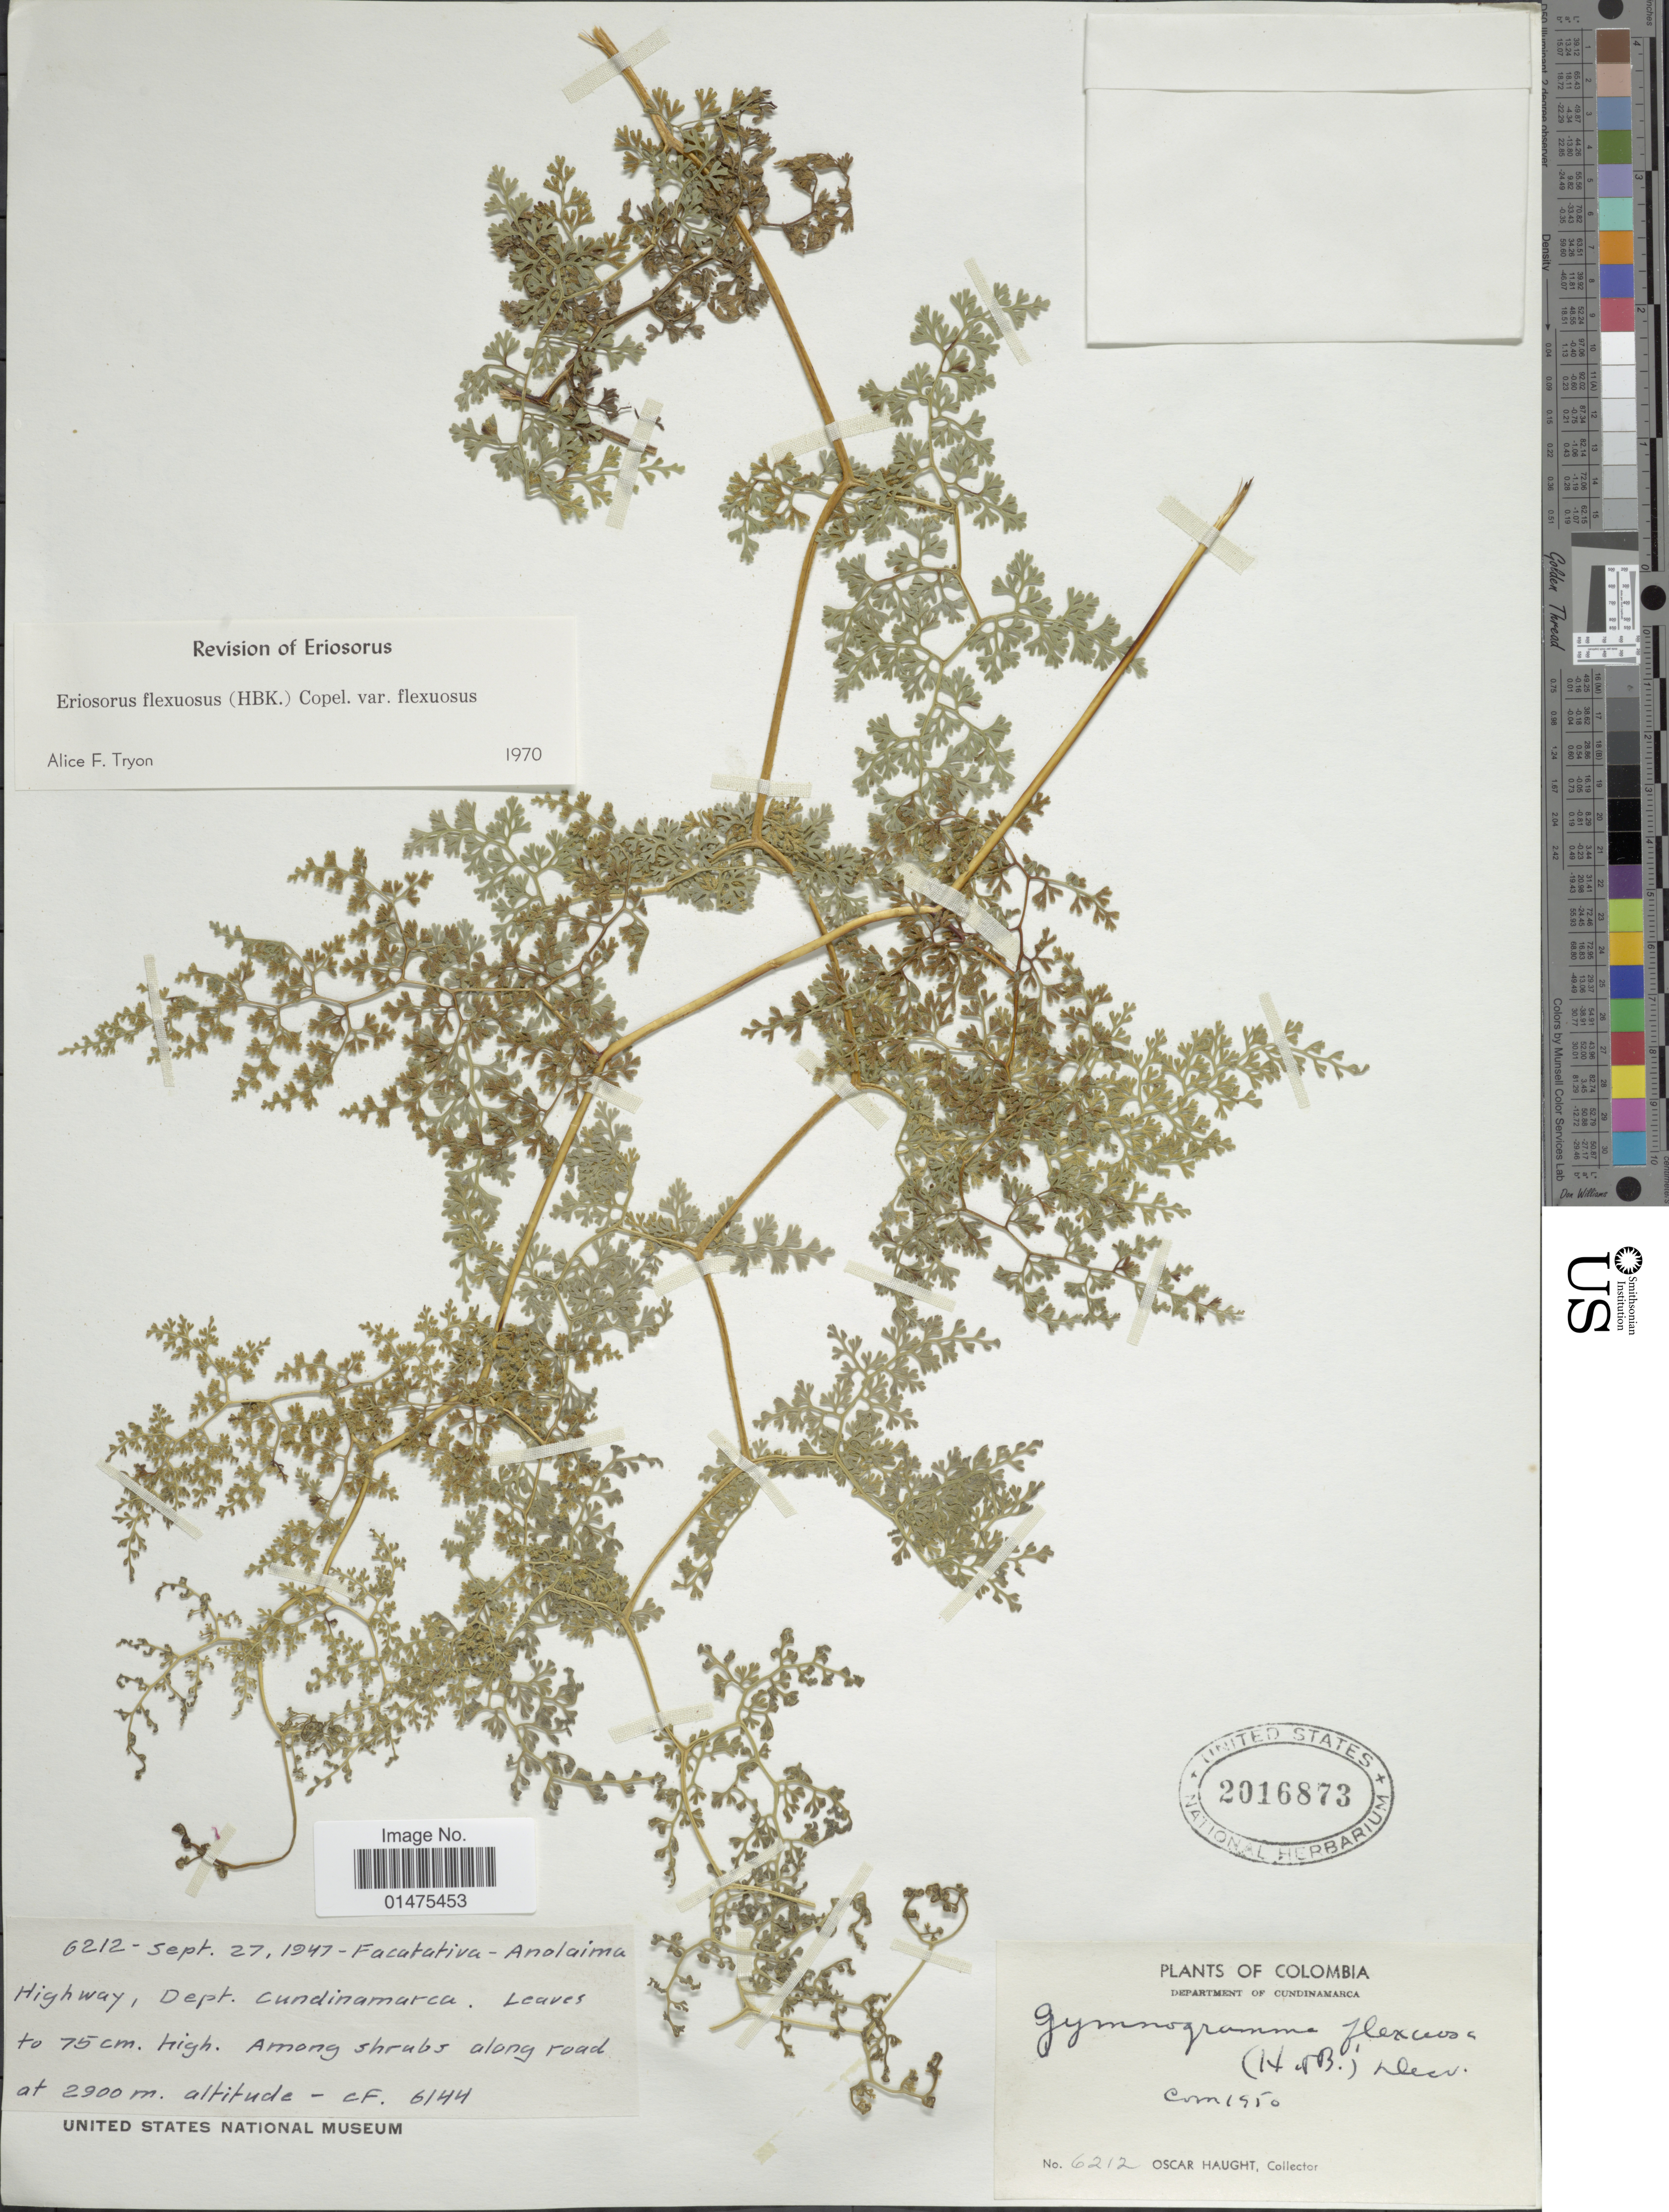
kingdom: Plantae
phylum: Tracheophyta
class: Polypodiopsida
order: Polypodiales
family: Pteridaceae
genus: Jamesonia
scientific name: Jamesonia flexuosa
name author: (Humb. & Bonpl.) Christenh.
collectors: O. L. Haught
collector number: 6212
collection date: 1947-09-27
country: Colombia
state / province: Cundinamarca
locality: Department of Cundinamrca, Facatativa-Anolaima Highway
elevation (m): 2900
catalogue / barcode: US 2016873